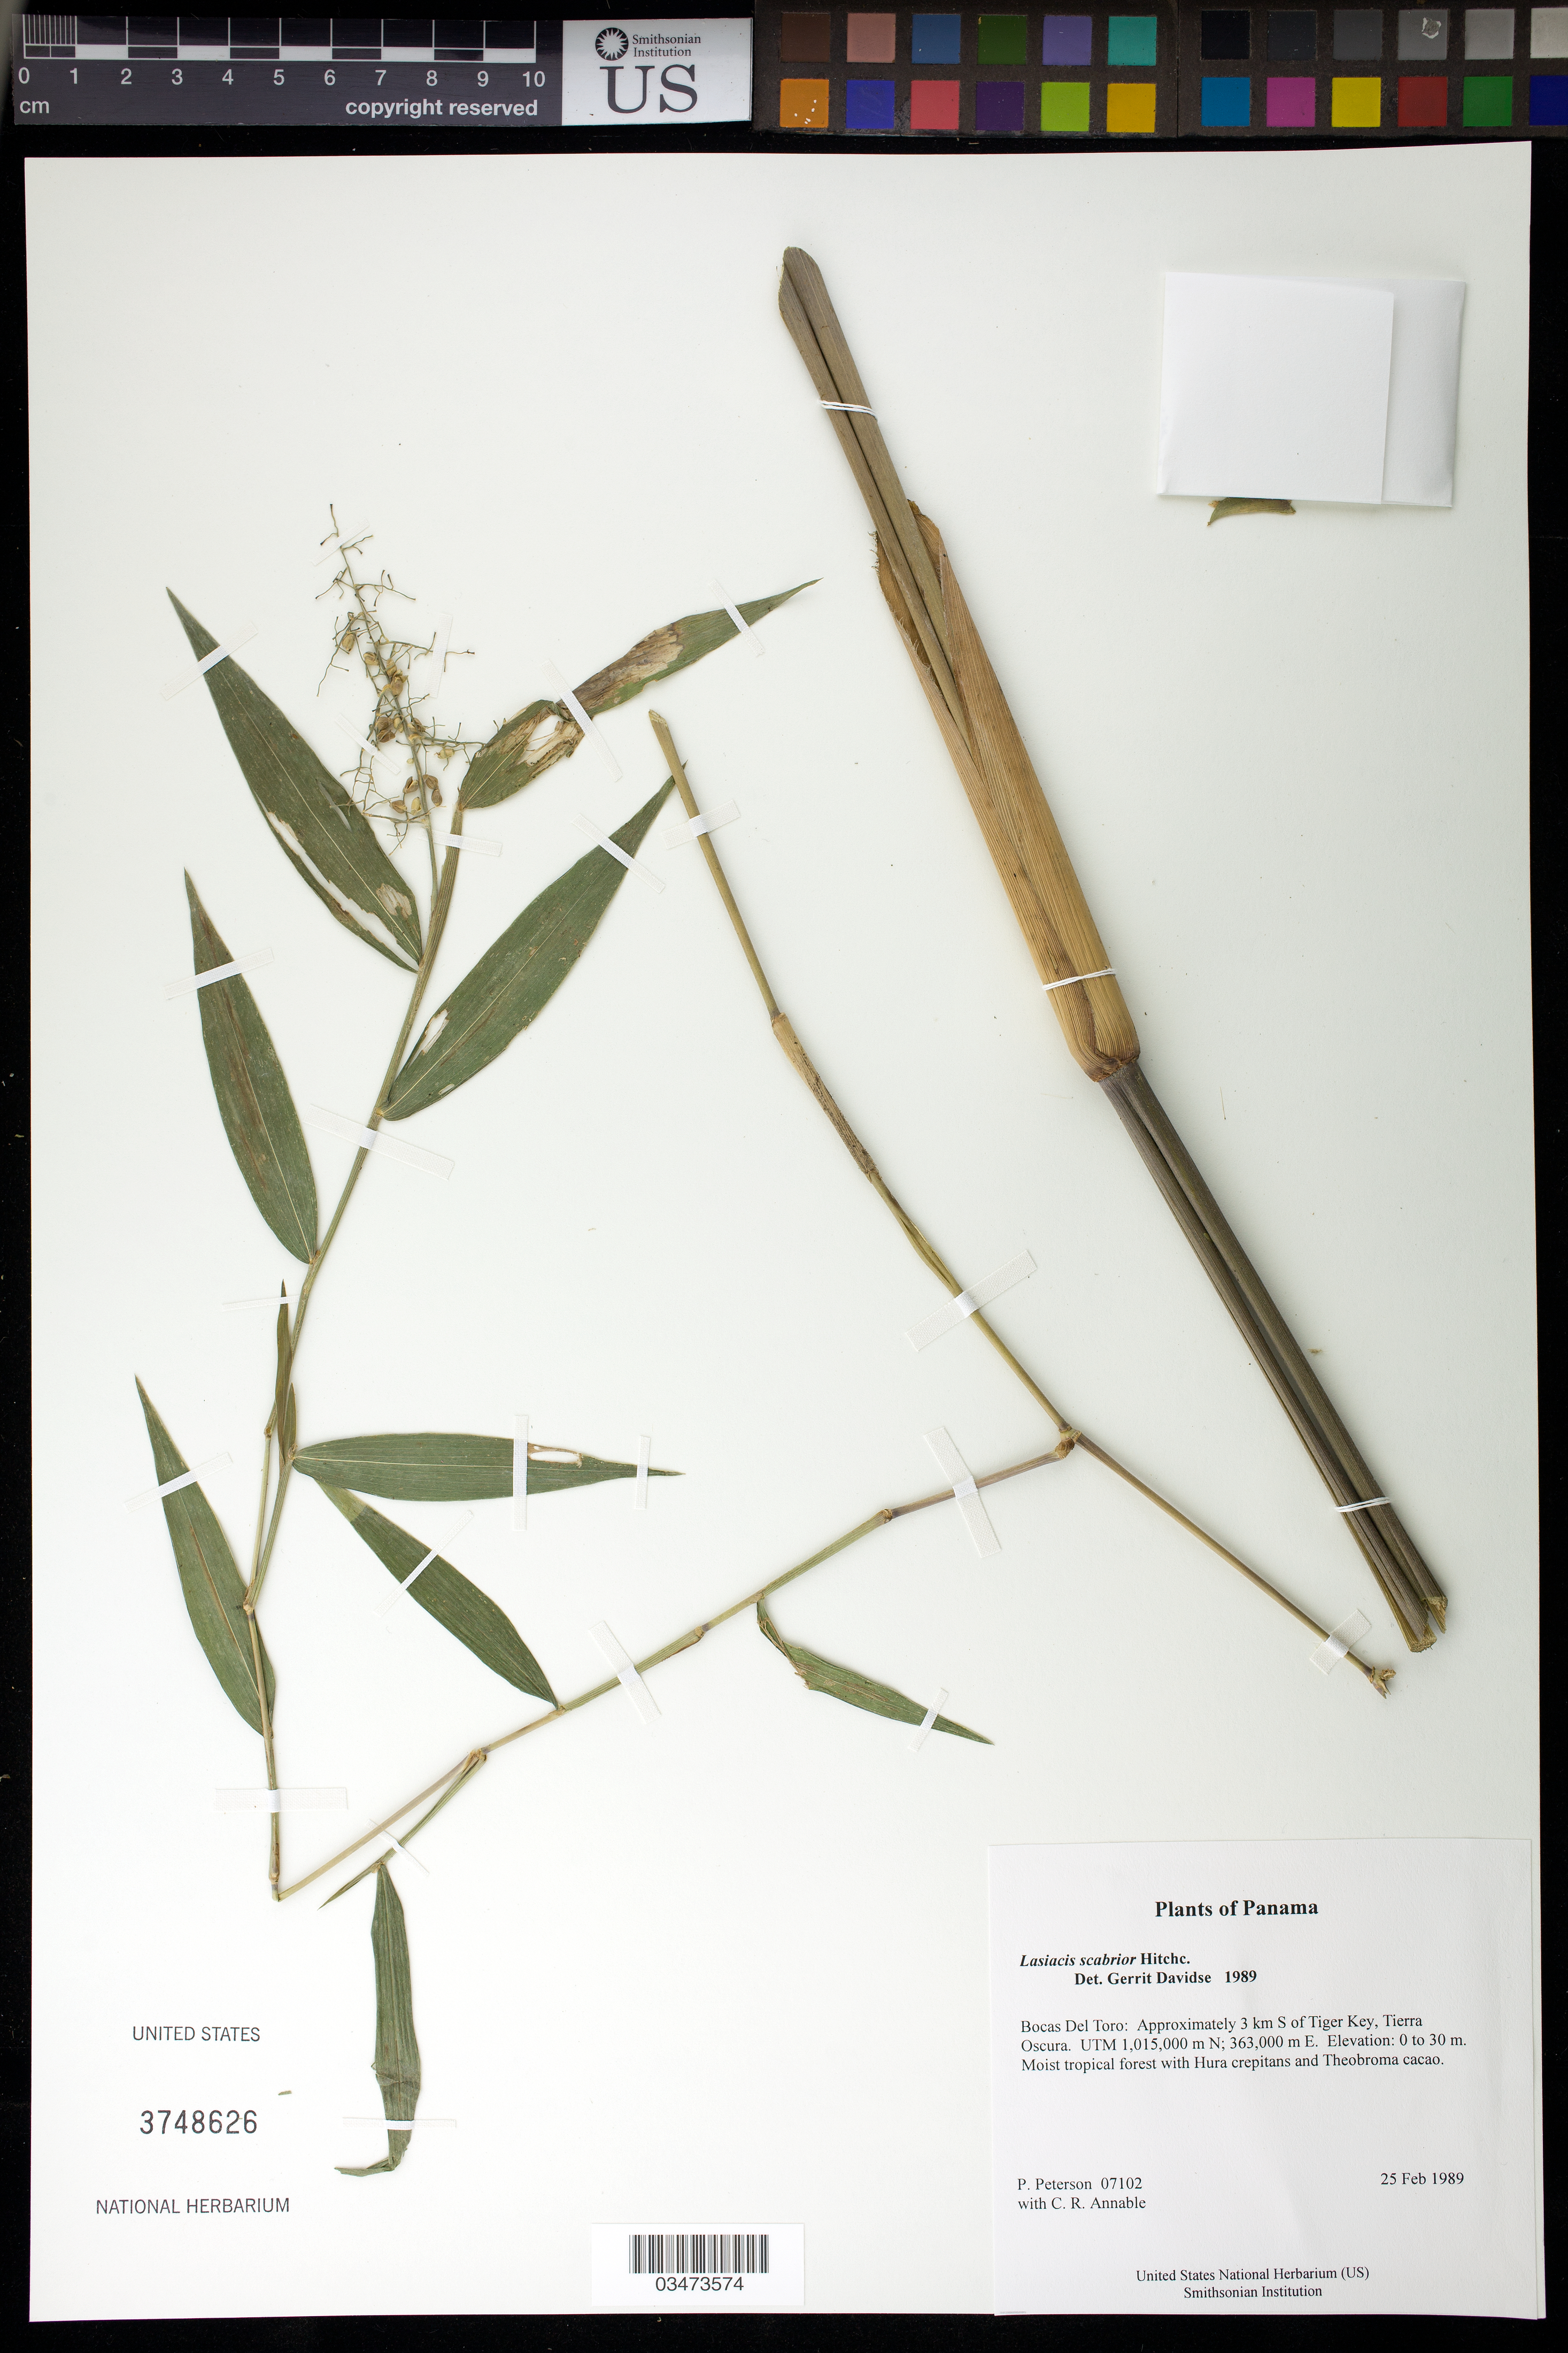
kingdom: Plantae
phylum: Tracheophyta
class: Liliopsida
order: Poales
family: Poaceae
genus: Lasiacis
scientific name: Lasiacis scabrior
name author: Hitchc.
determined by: Davidse, Gerrit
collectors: P. M. Peterson & C. R. Annable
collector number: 07102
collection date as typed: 25 Feb 1989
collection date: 1989-02-25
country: Panama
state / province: Bocas del Toro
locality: Approximately 3 km S of Tiger Key, Tierra Oscura. UTM 1,015,000 m N; 363,000 m E.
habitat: Moist tropical forest with Hura crepitans and Theobroma cacao.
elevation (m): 0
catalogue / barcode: US 3748626